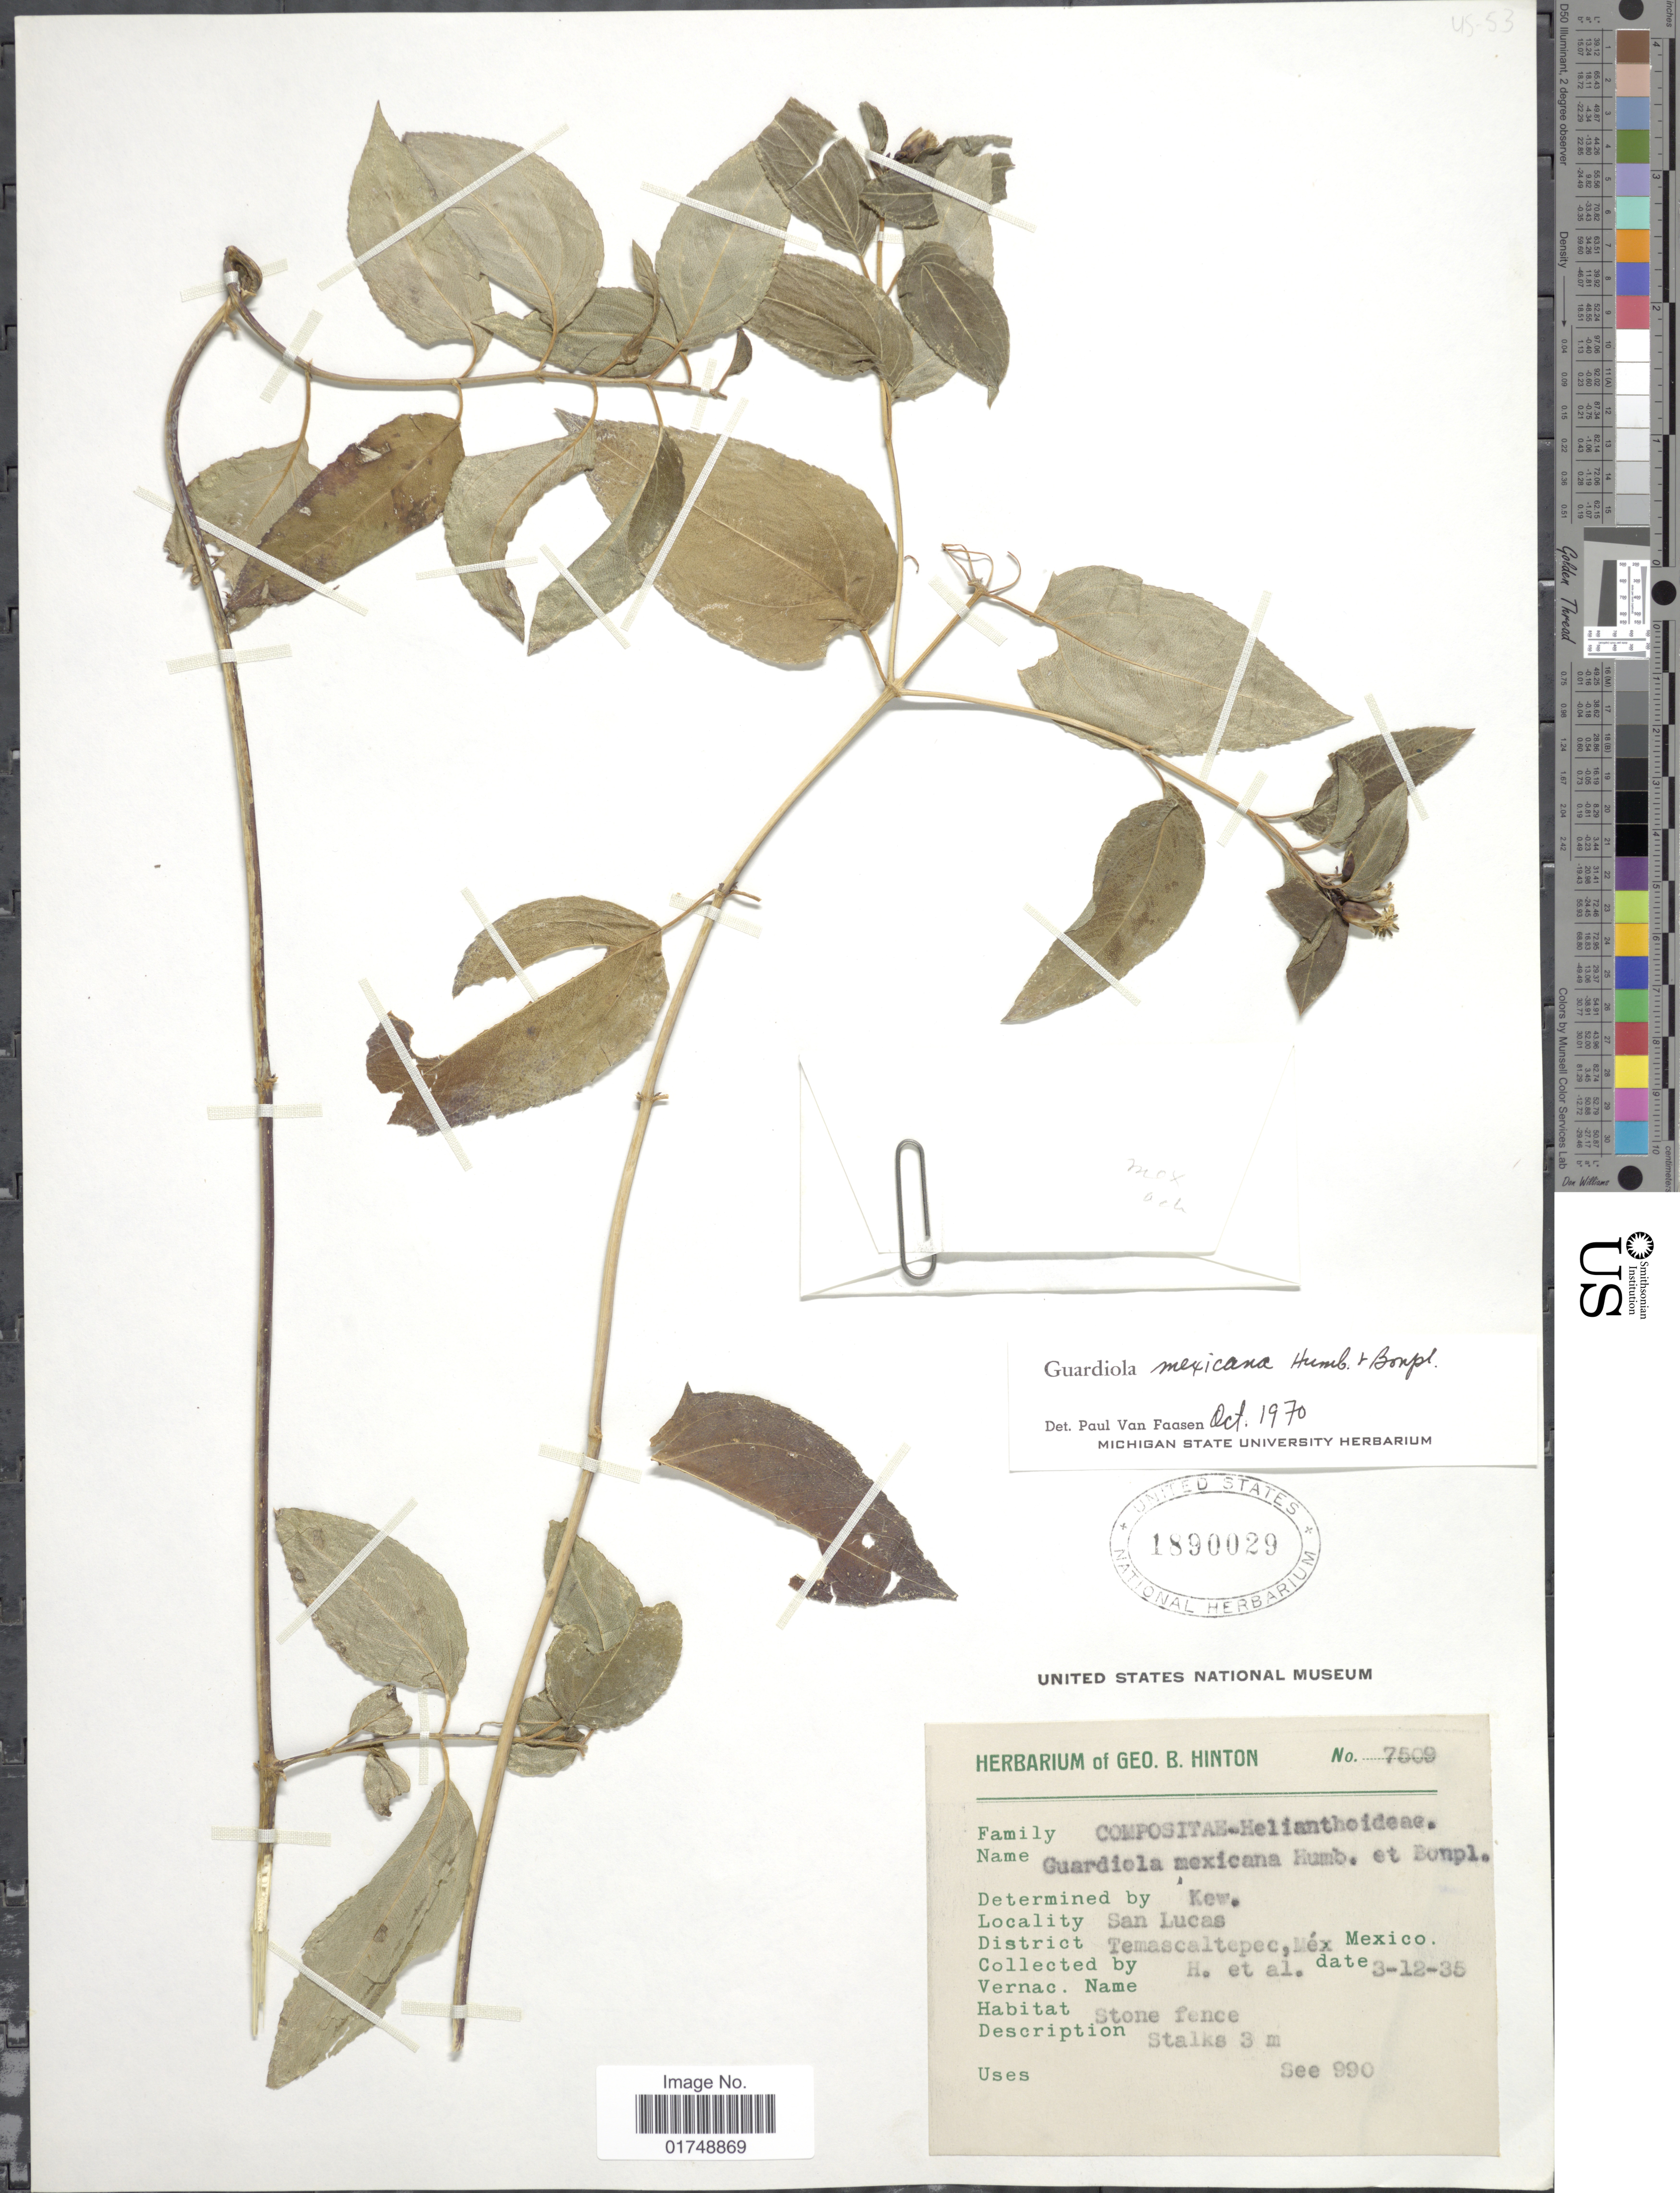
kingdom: Plantae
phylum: Tracheophyta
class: Magnoliopsida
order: Asterales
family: Asteraceae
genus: Guardiola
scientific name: Guardiola mexicana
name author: Humb. & Bonpl.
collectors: G. B. Hinton & et al.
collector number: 7509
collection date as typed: Transcribed d/m/y: 3/12/35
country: Mexico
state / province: México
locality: San Lucas. District: Temascaltepec, Mex. Stone fence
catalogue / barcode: US 1890029